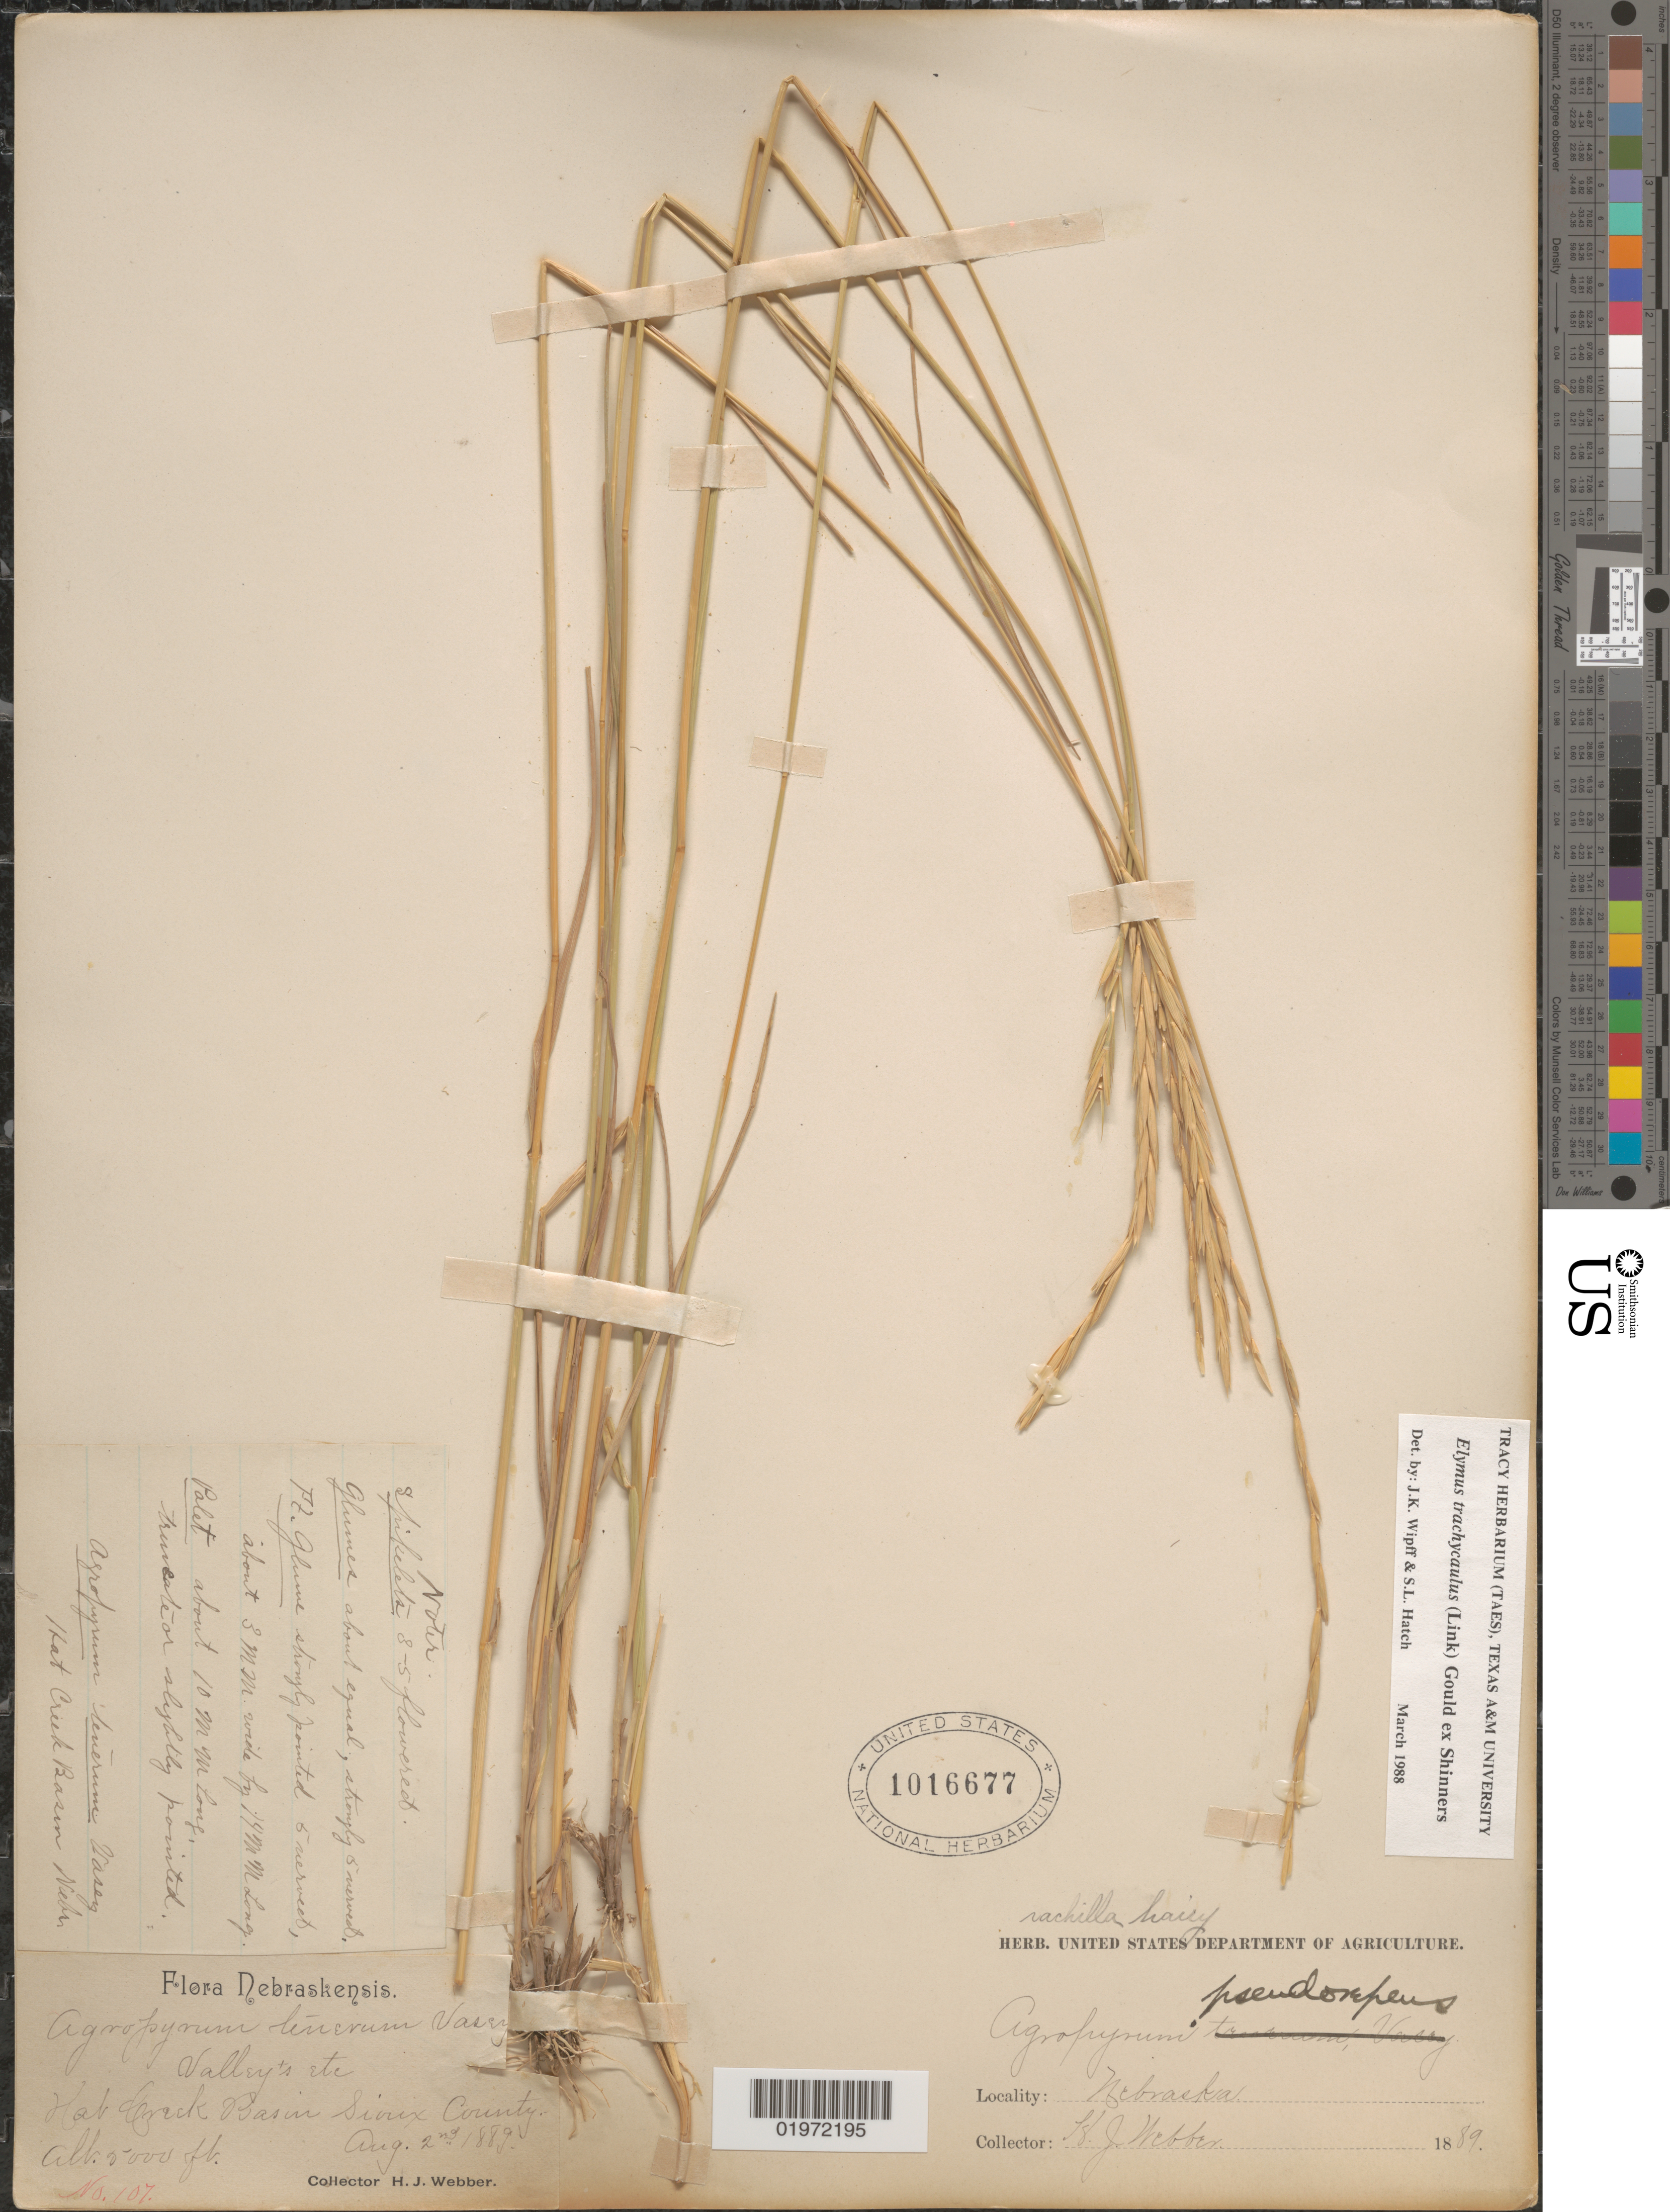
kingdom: Plantae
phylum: Tracheophyta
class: Liliopsida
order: Poales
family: Poaceae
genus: Elymus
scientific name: Elymus trachycaulus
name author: (Link) Gould ex Shinners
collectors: J. M. Webber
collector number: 107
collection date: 1889-08-02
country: United States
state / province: Nebraska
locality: Creek Basin Sioux County.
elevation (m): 1524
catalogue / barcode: US 1016677